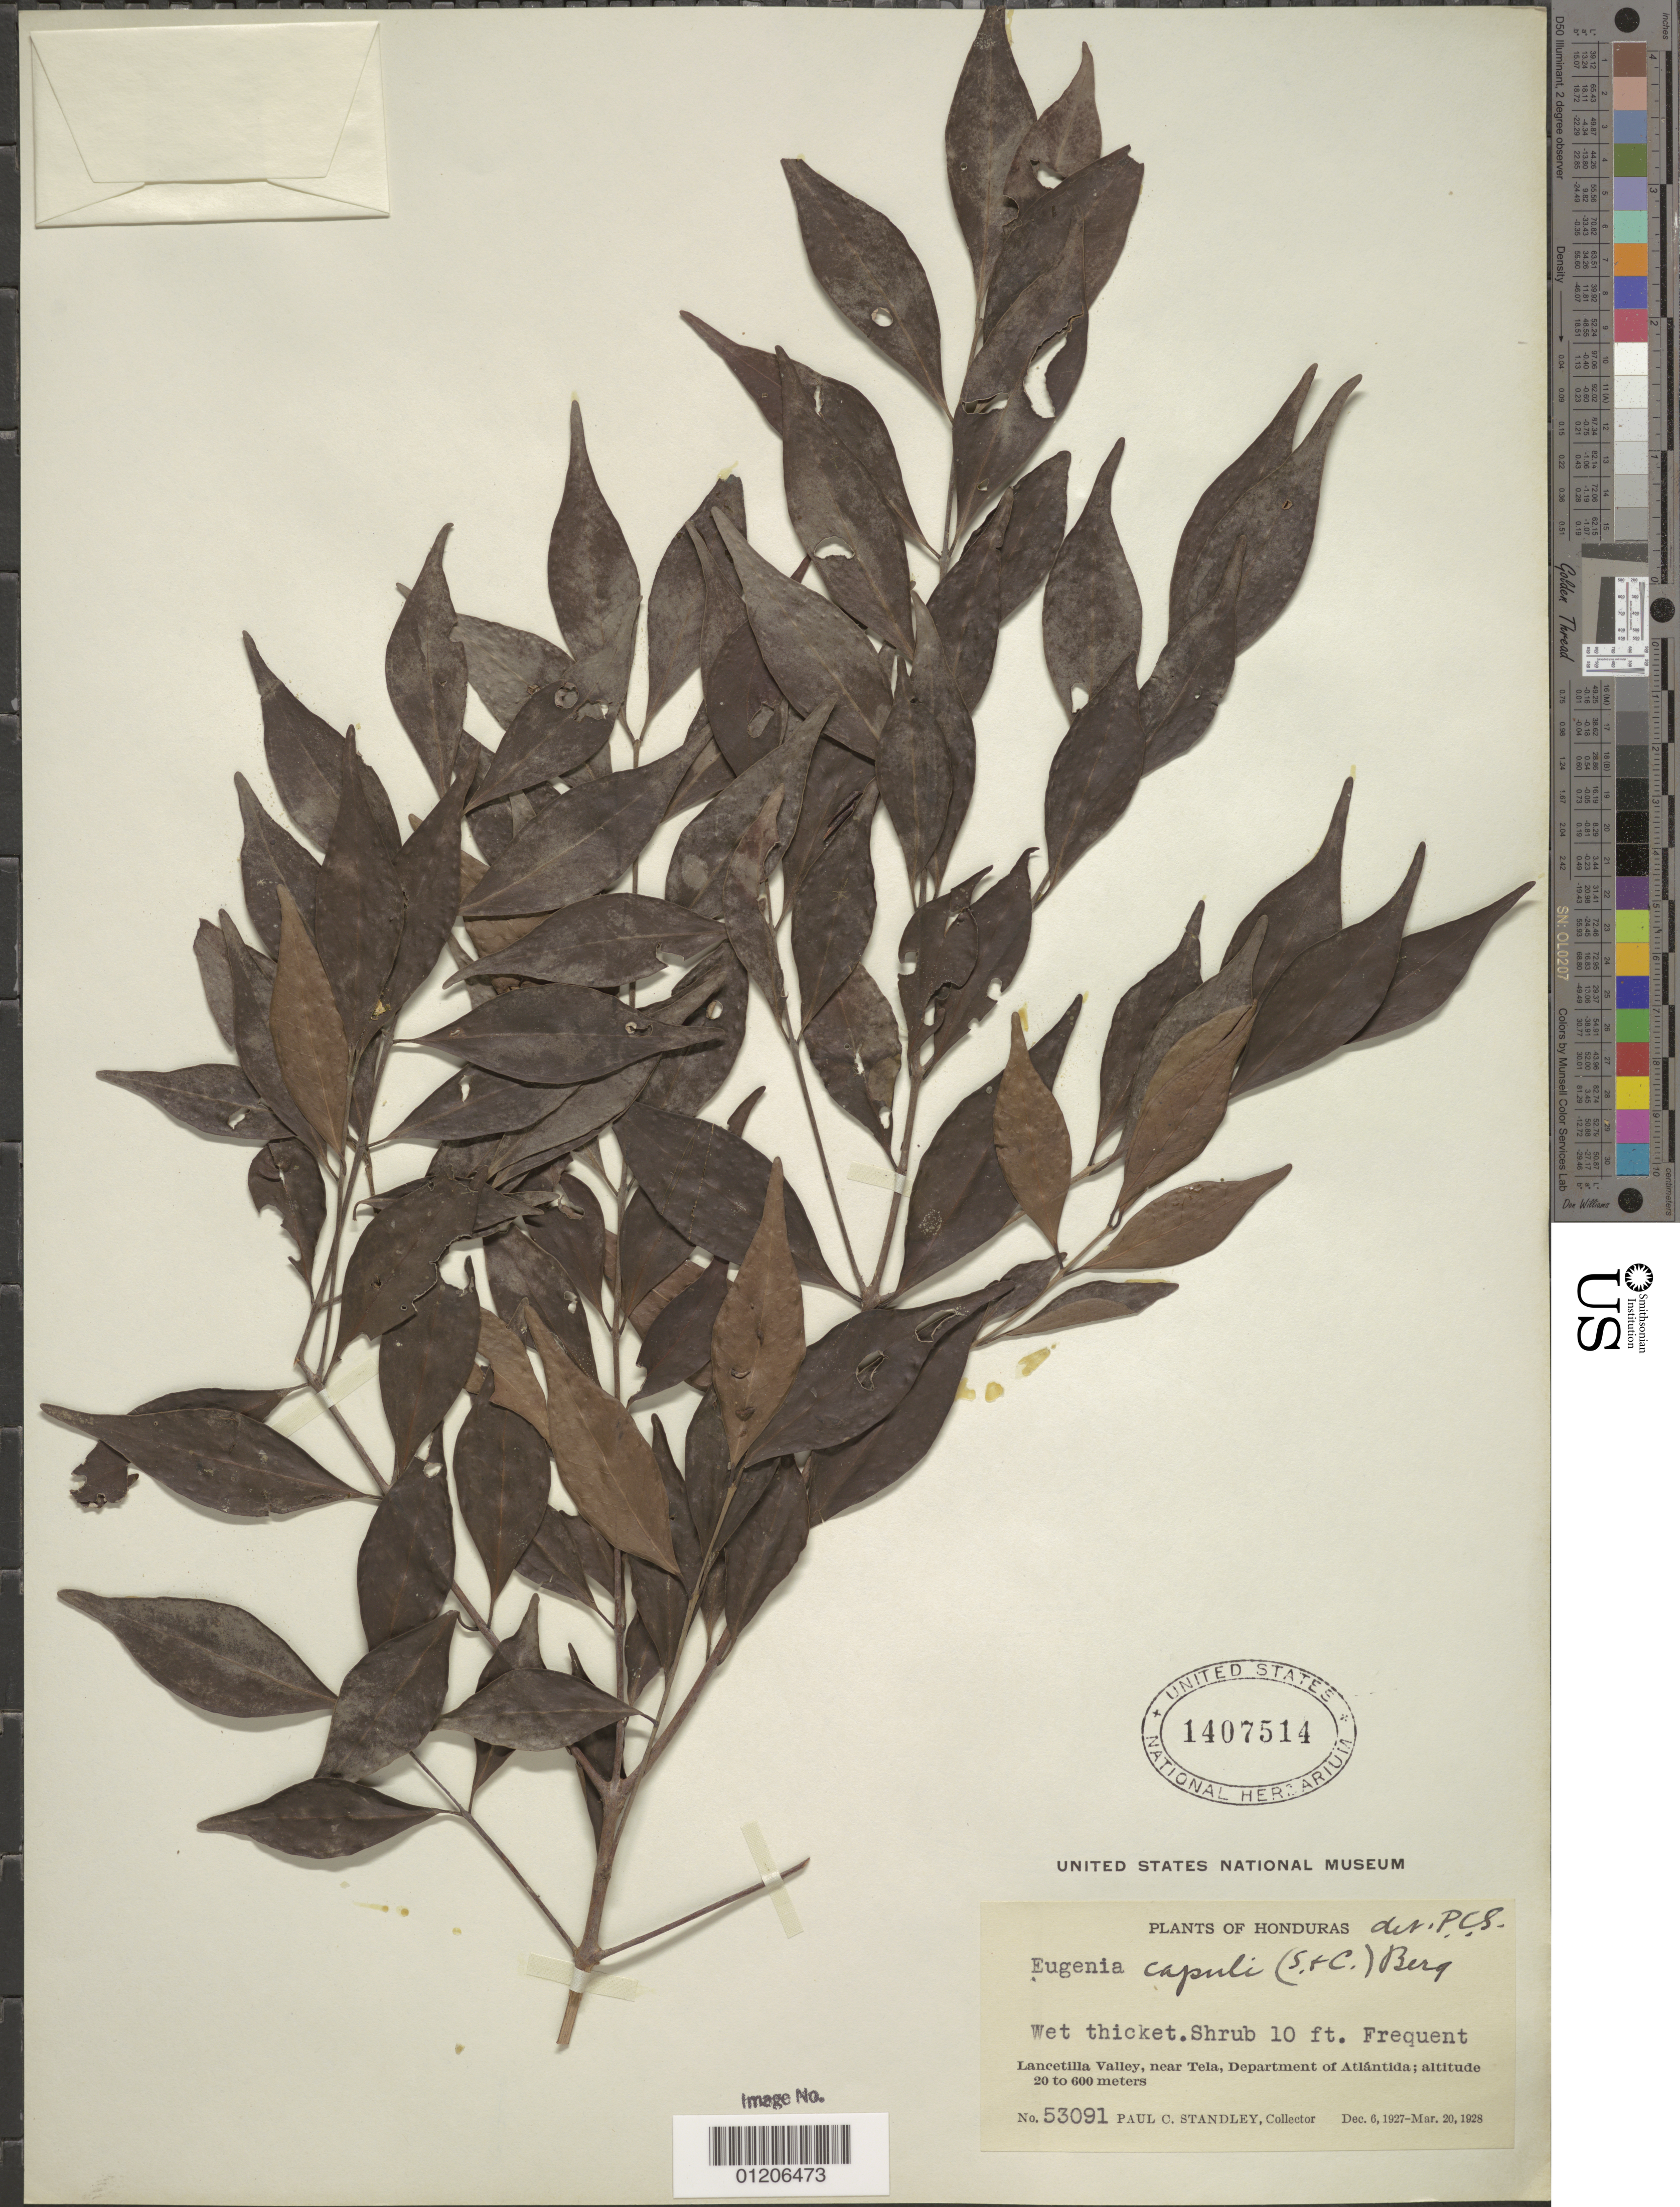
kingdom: Plantae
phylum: Tracheophyta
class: Magnoliopsida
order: Myrtales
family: Myrtaceae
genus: Eugenia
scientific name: Eugenia capuli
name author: (Schltdl. & Cham.) Hook. & Arn.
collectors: P. C. Standley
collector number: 53091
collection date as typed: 06 Dec 1927 to 20 Mar 1928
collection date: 1927-12-06/1928-03-20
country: Honduras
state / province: Atlántida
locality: Lancetilla Valley, near Tela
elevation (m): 20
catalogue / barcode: US 1407514